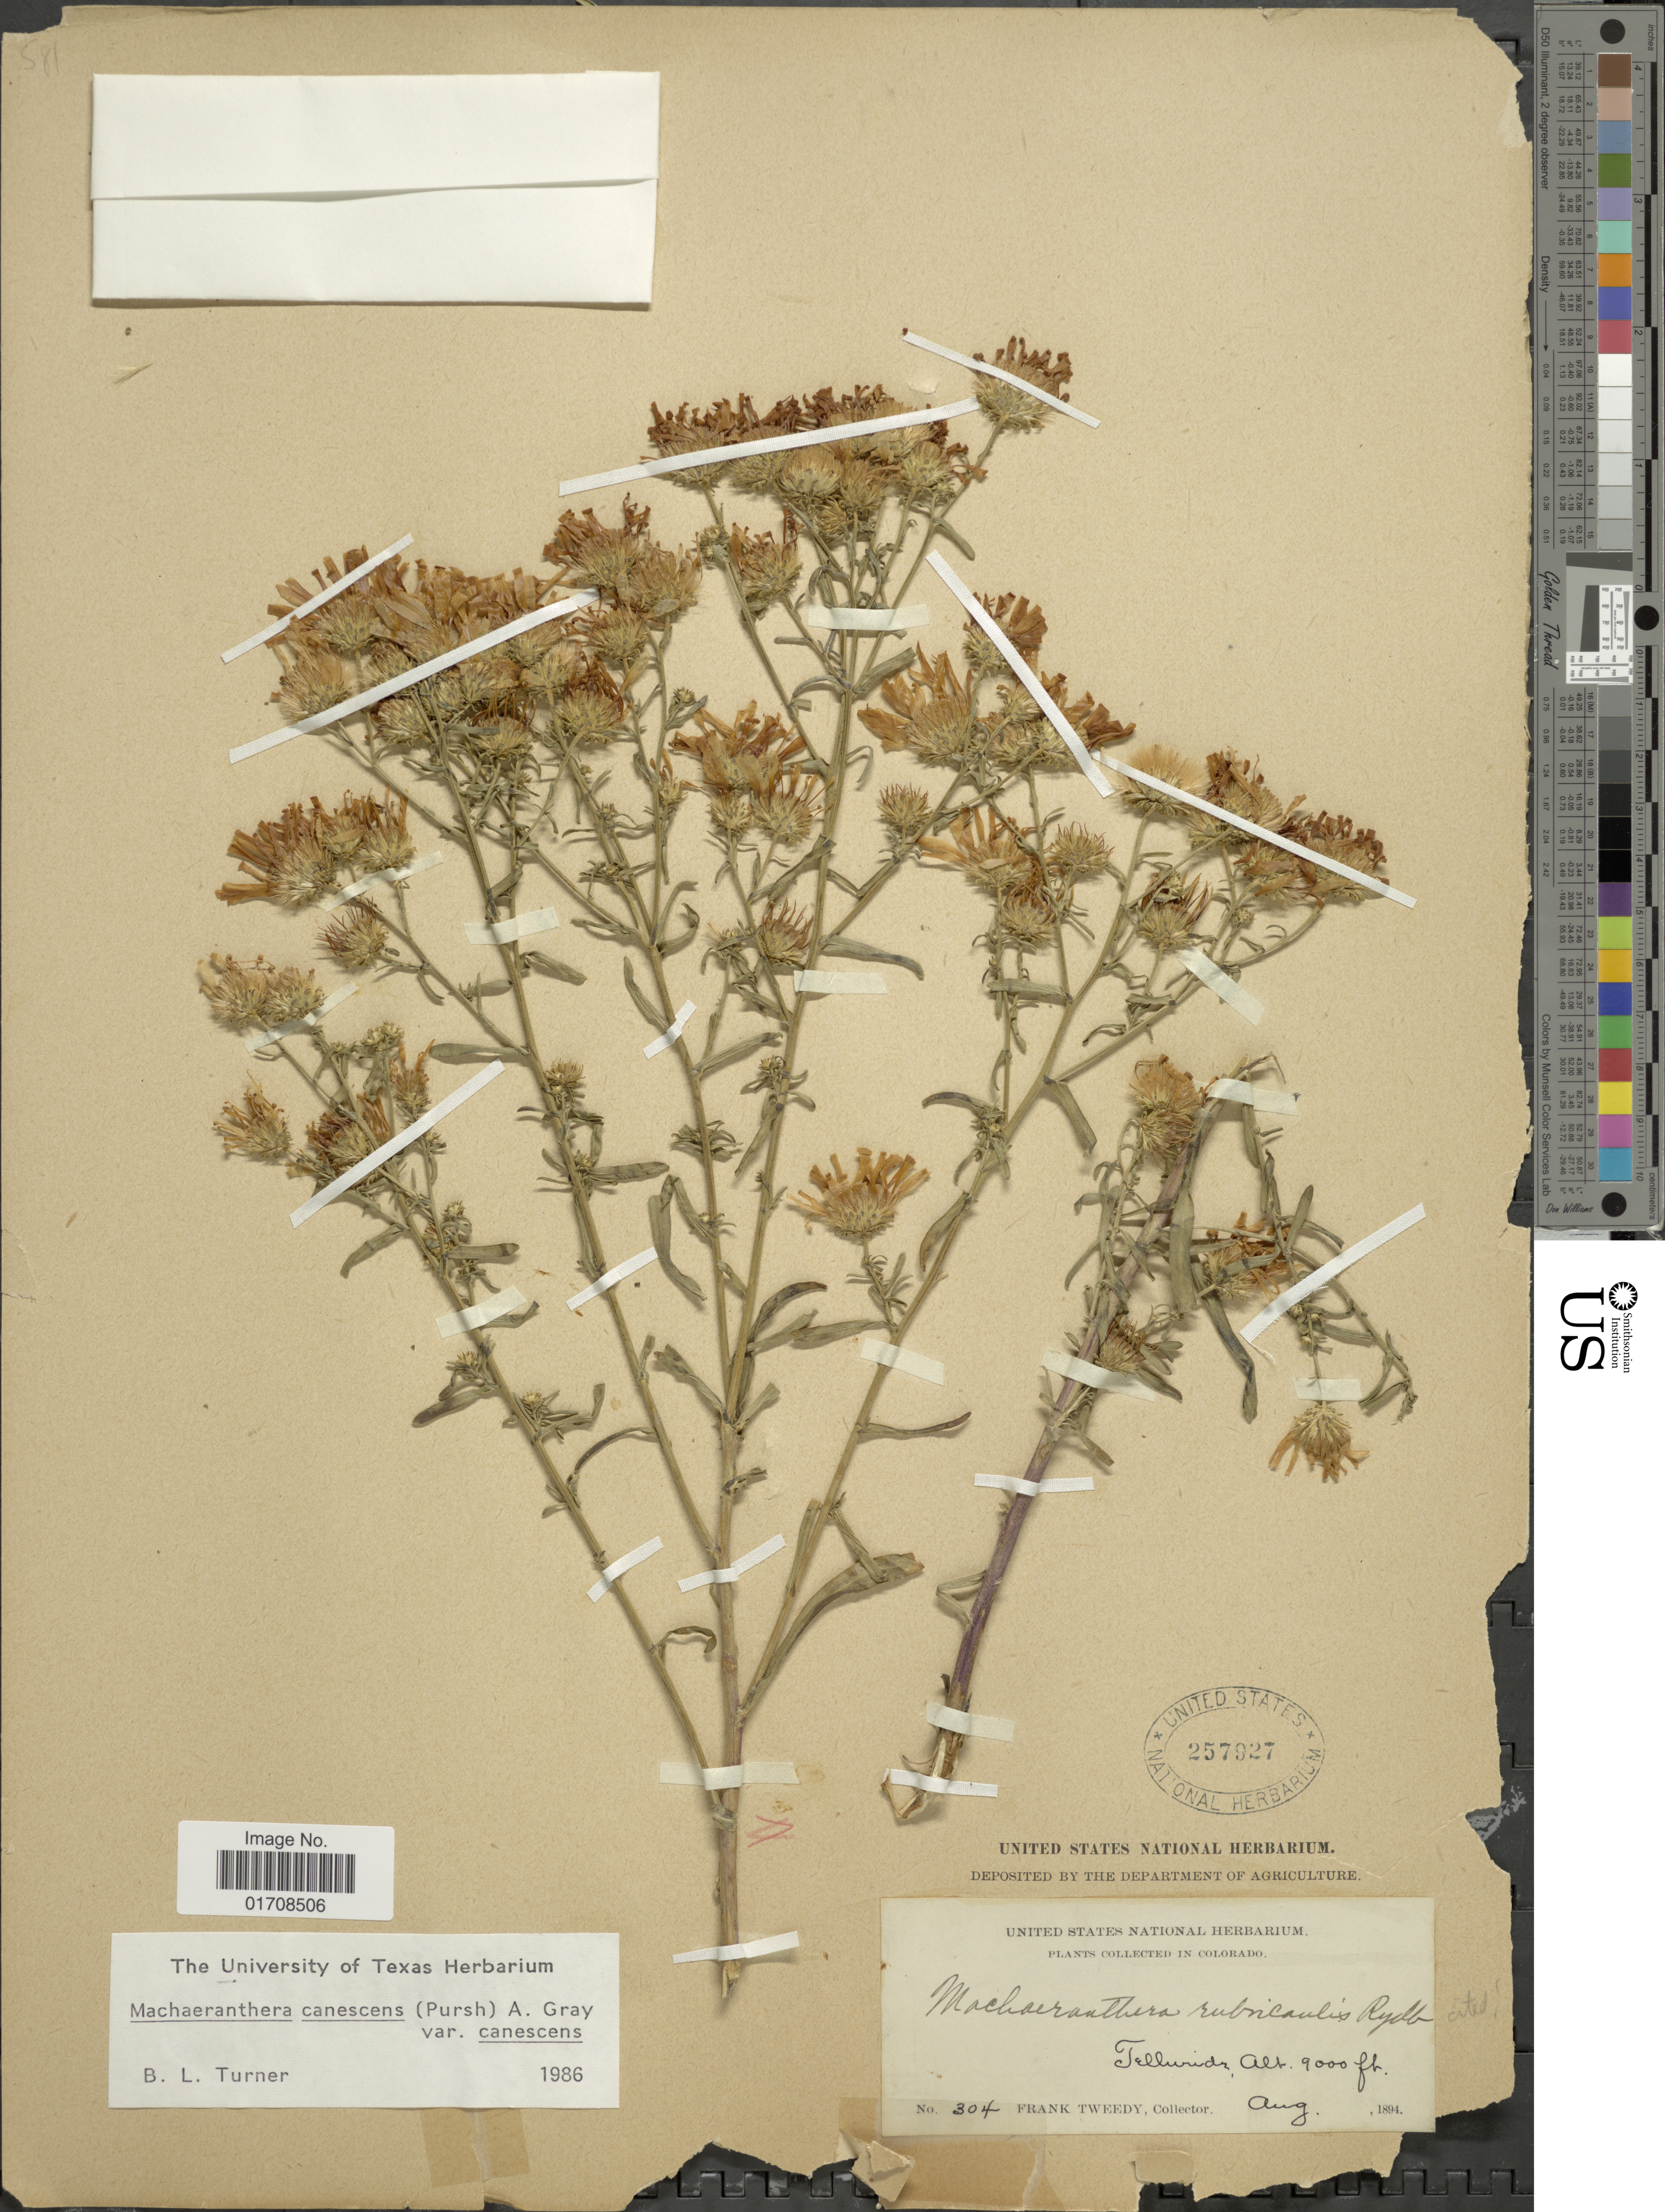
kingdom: Plantae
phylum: Tracheophyta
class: Magnoliopsida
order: Asterales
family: Asteraceae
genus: Machaeranthera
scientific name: Machaeranthera canescens var. canescens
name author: (Pursh) A. Gray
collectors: F. Tweedy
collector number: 304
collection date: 1894-08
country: United States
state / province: Colorado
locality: Telluride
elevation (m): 2743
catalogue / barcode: US 257927